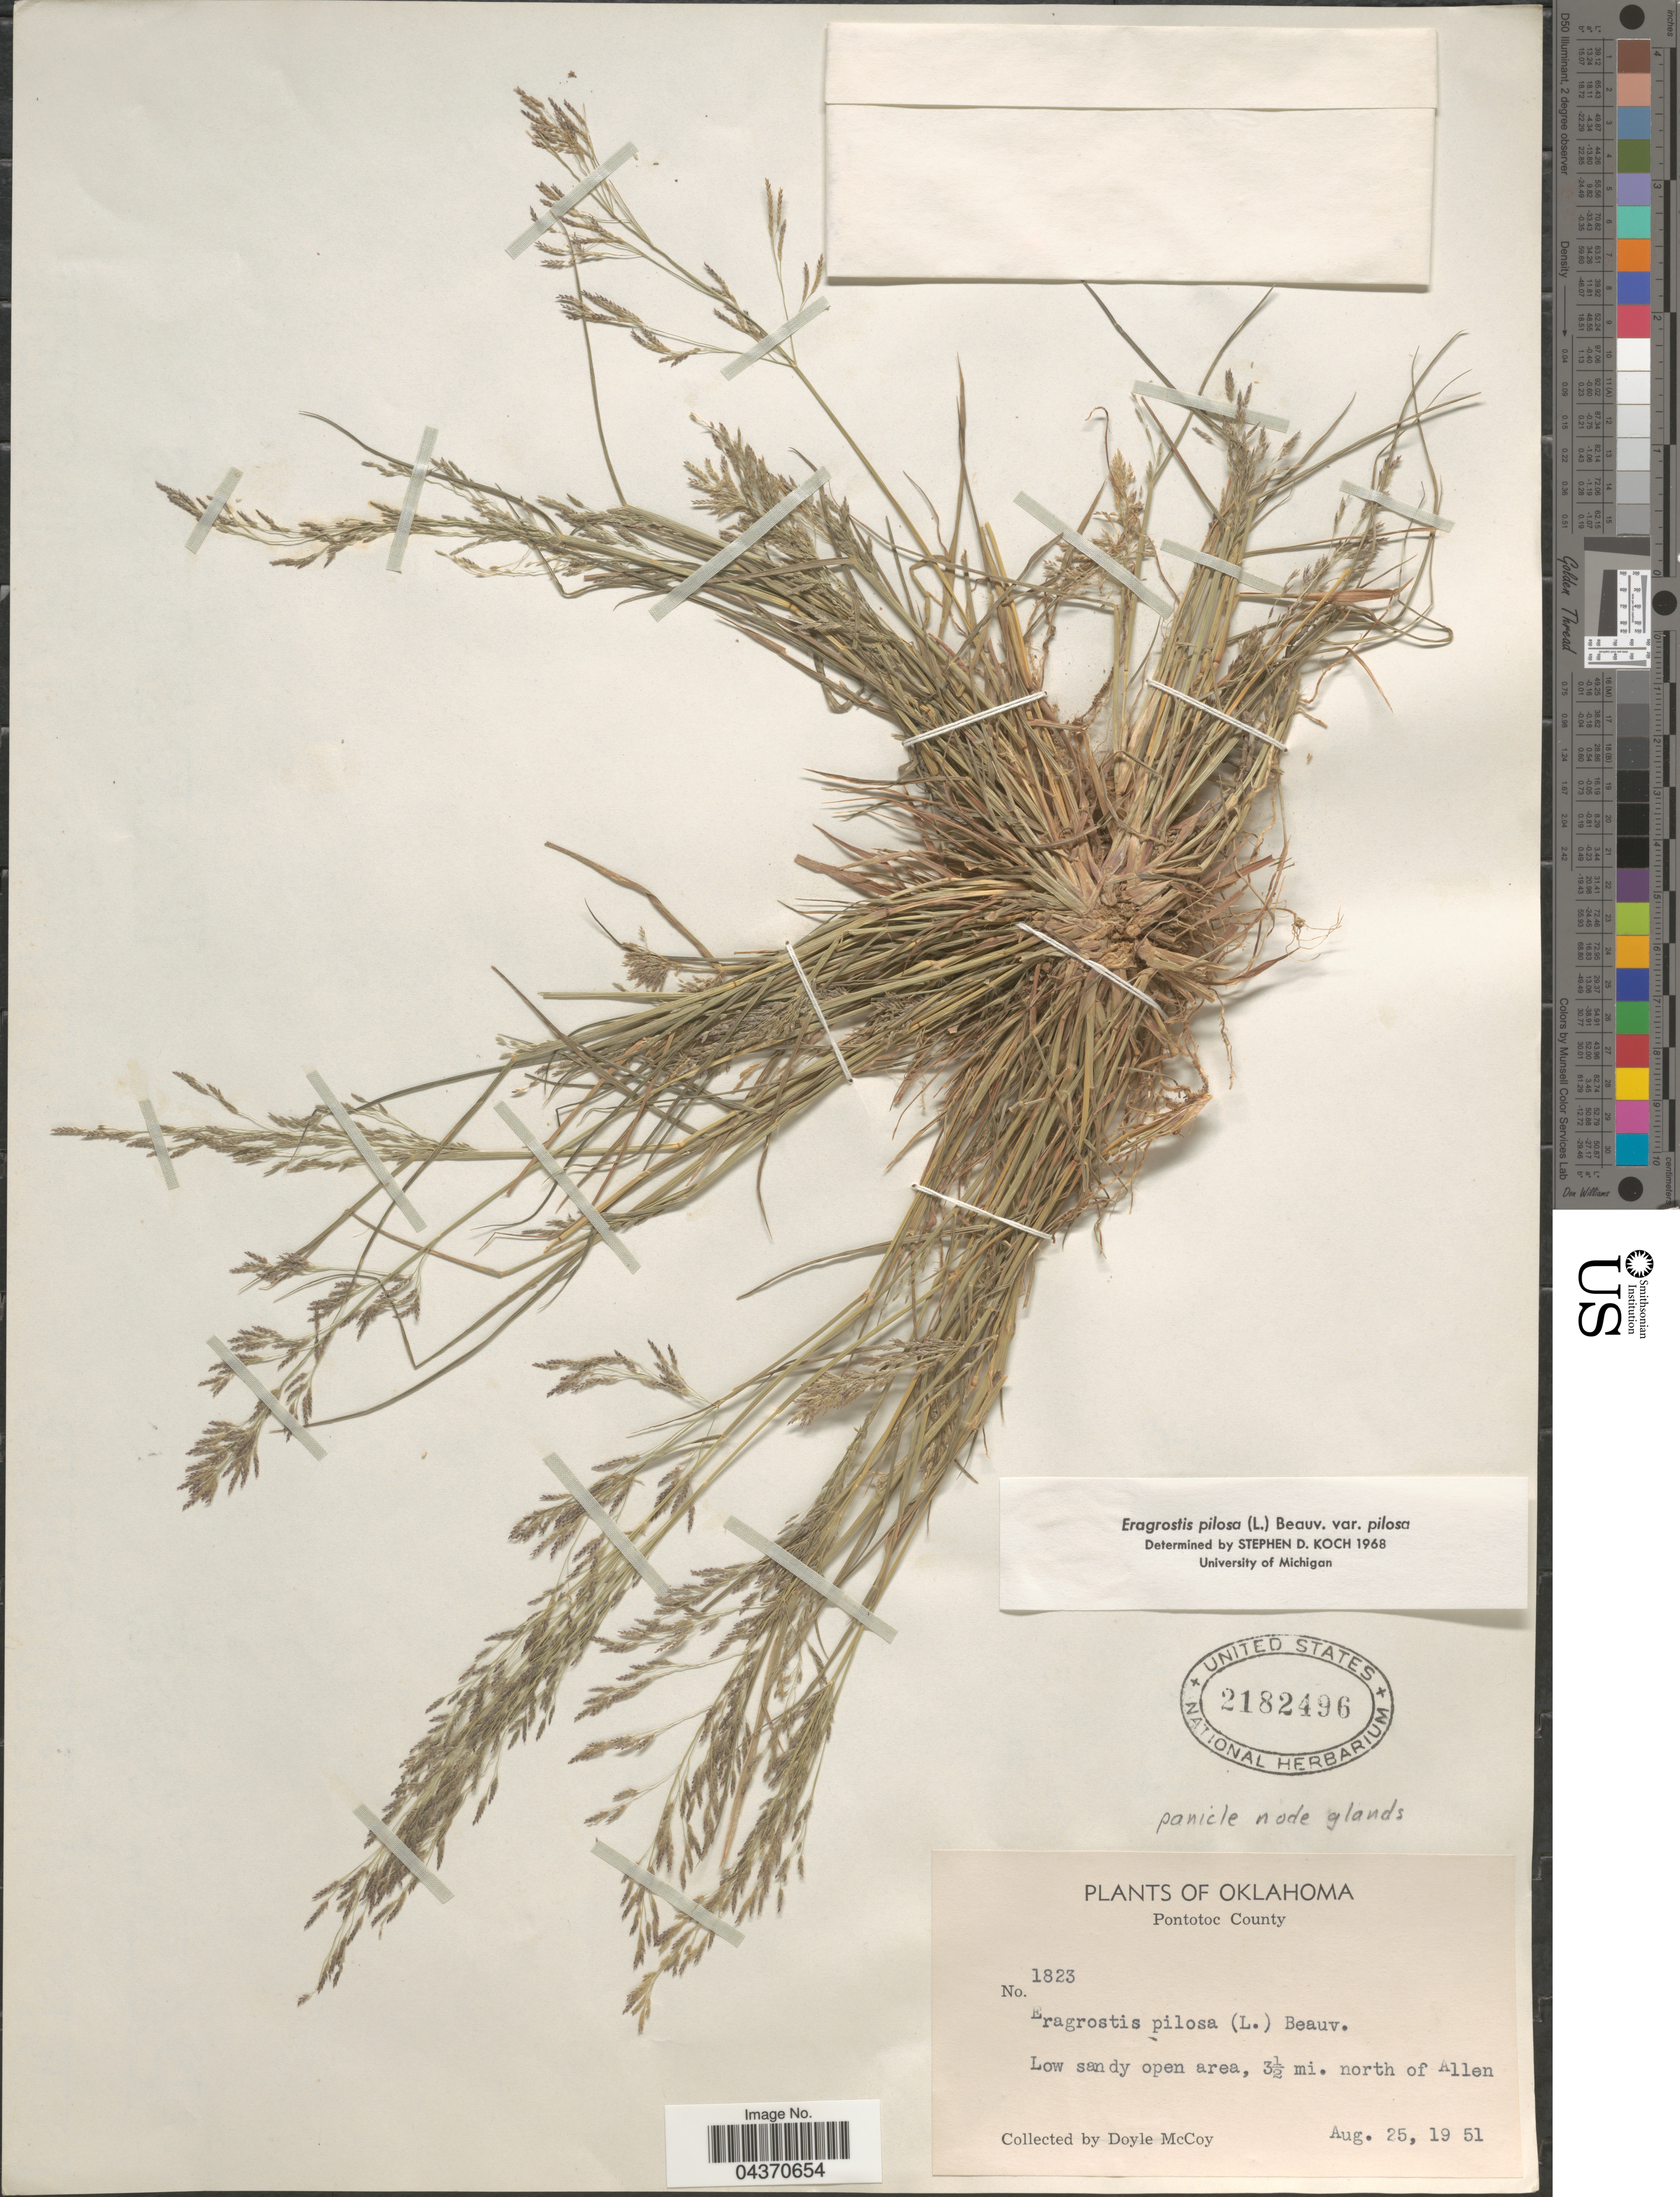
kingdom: Plantae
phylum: Tracheophyta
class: Liliopsida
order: Poales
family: Poaceae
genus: Eragrostis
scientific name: Eragrostis pilosa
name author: (L.) P. Beauv.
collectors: D. McCoy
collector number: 1823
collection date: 1951-08-25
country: United States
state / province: Oklahoma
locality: Pontotoc County. Low sandy open area, 3½ mi. north of Allen.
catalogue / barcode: US 2182496